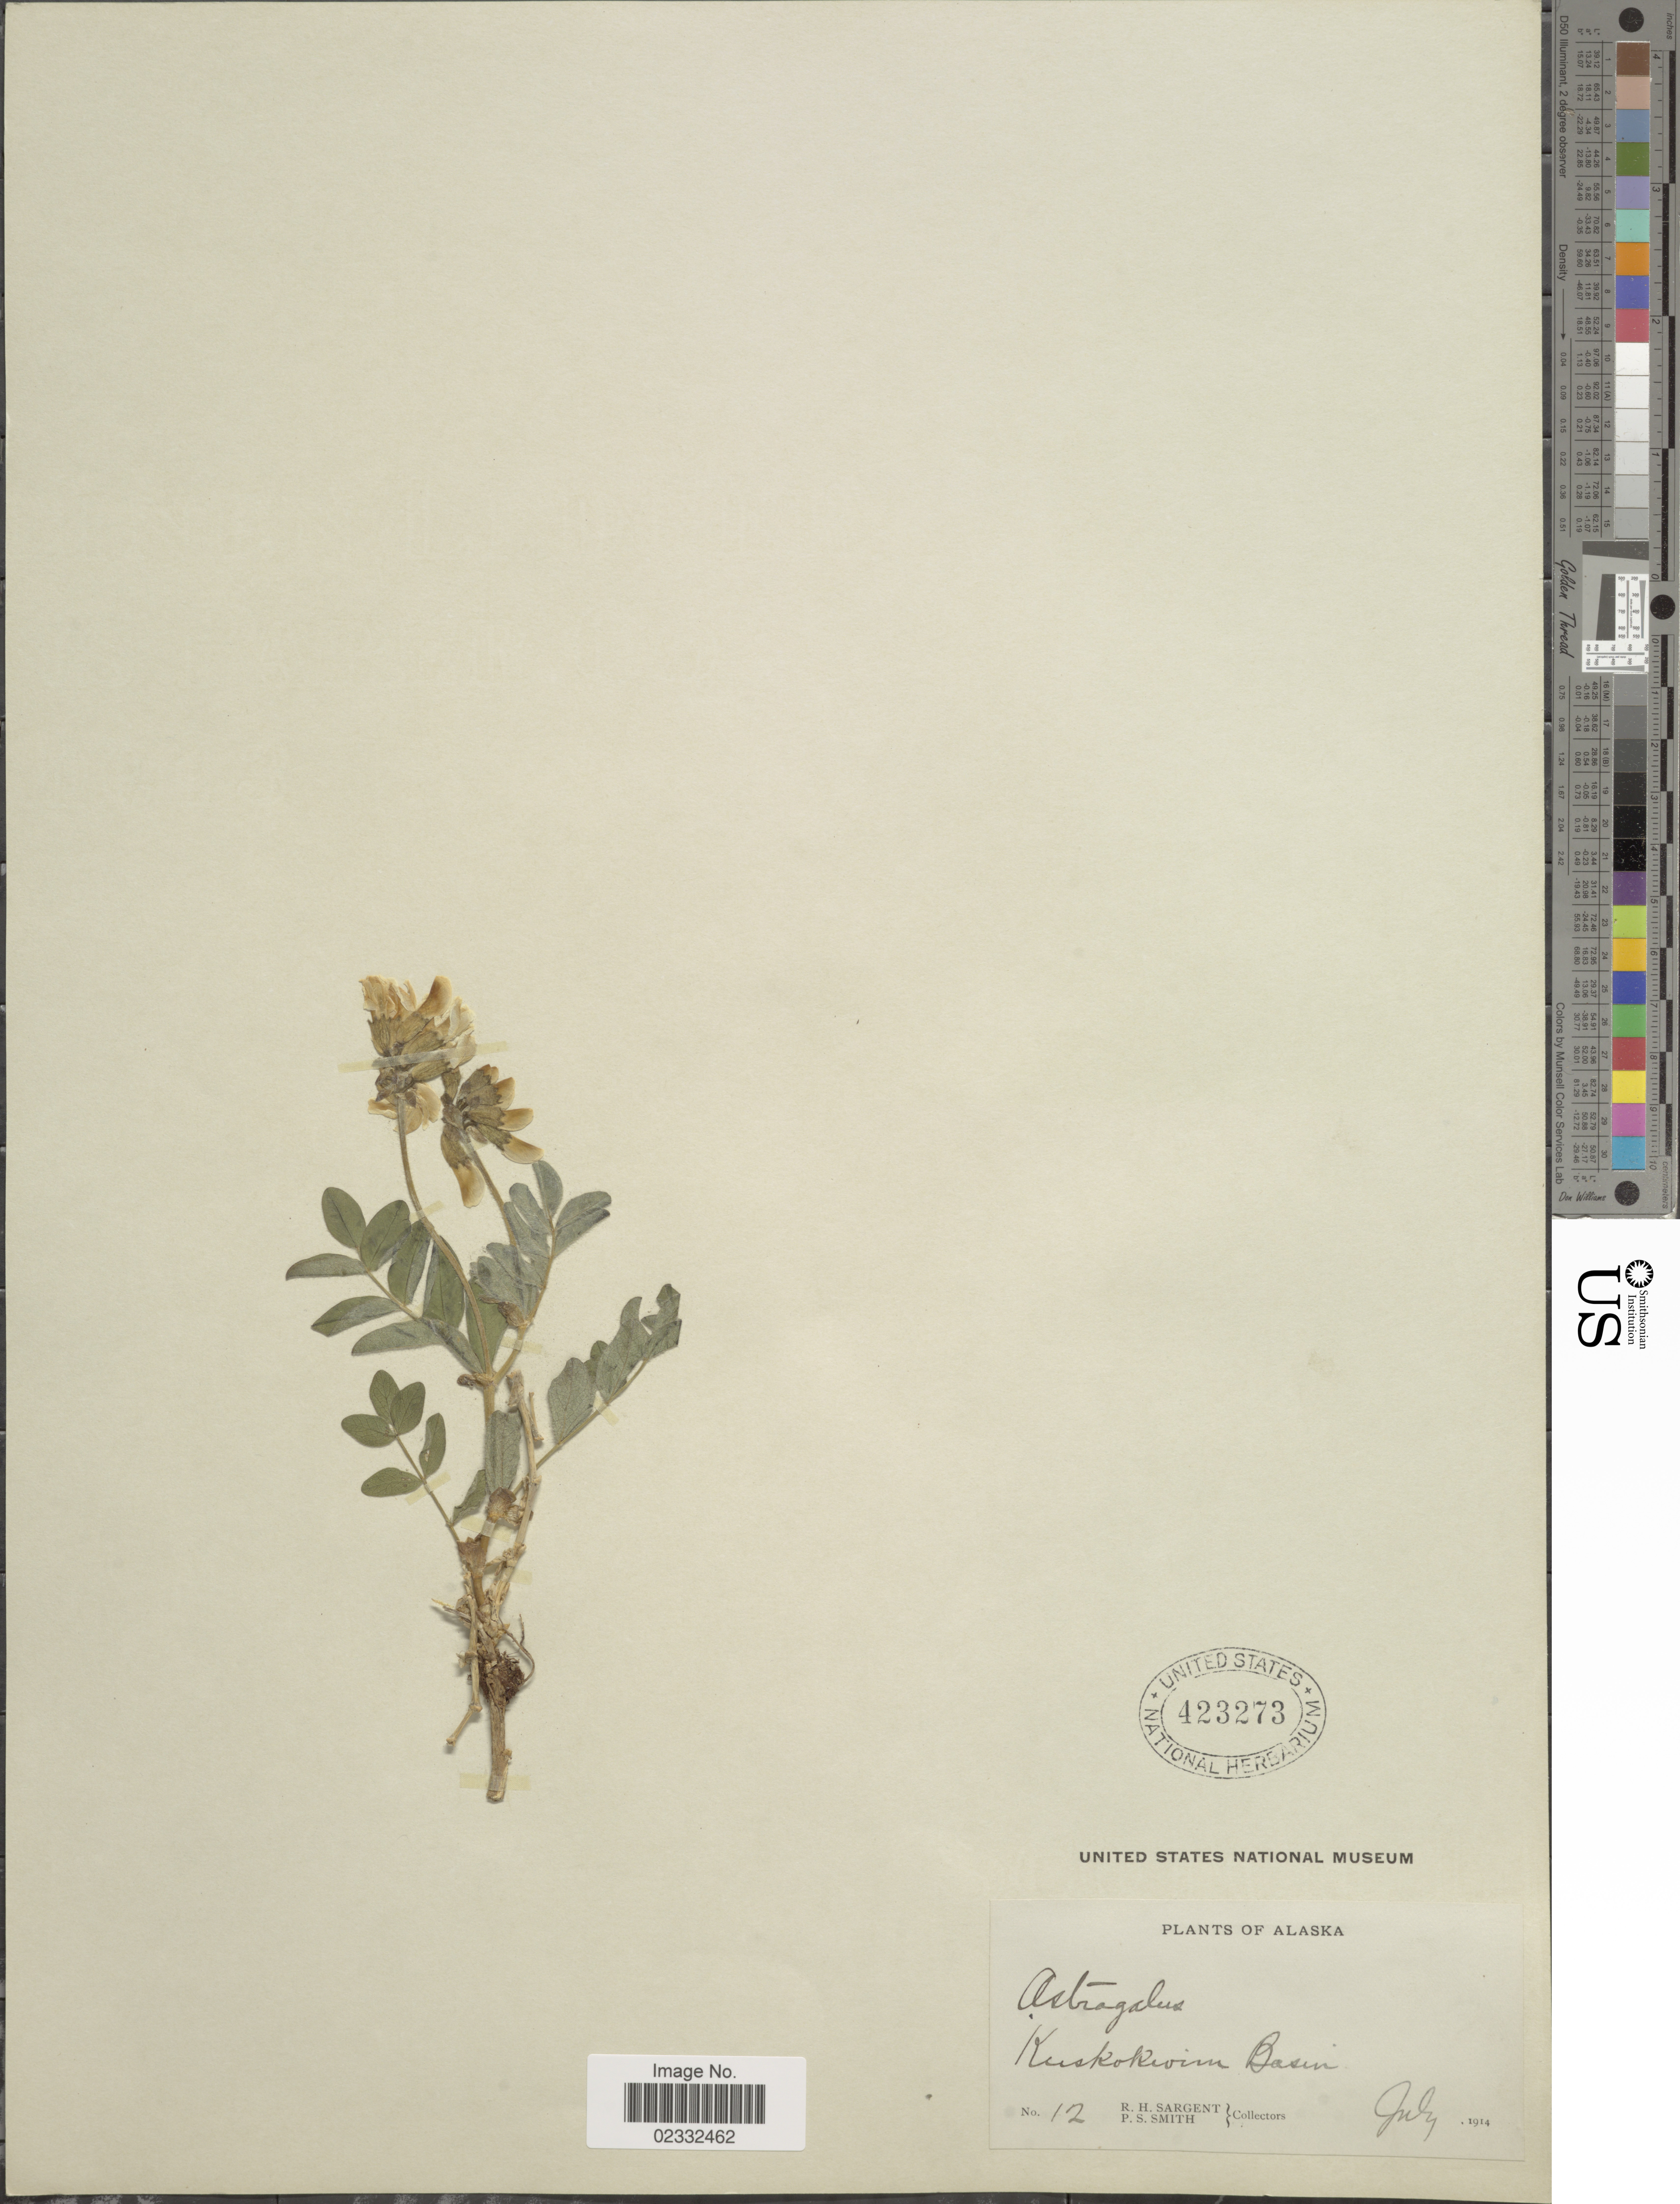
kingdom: Plantae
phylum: Tracheophyta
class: Magnoliopsida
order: Fabales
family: Fabaceae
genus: Astragalus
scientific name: Astragalus littoralis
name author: (Hook.) Coville & Standl. ex Mertie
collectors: R. Sargent & P. Smith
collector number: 12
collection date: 1914-07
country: United States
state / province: Alaska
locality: Alaska, Kuskokwim Basin.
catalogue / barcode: US 423273